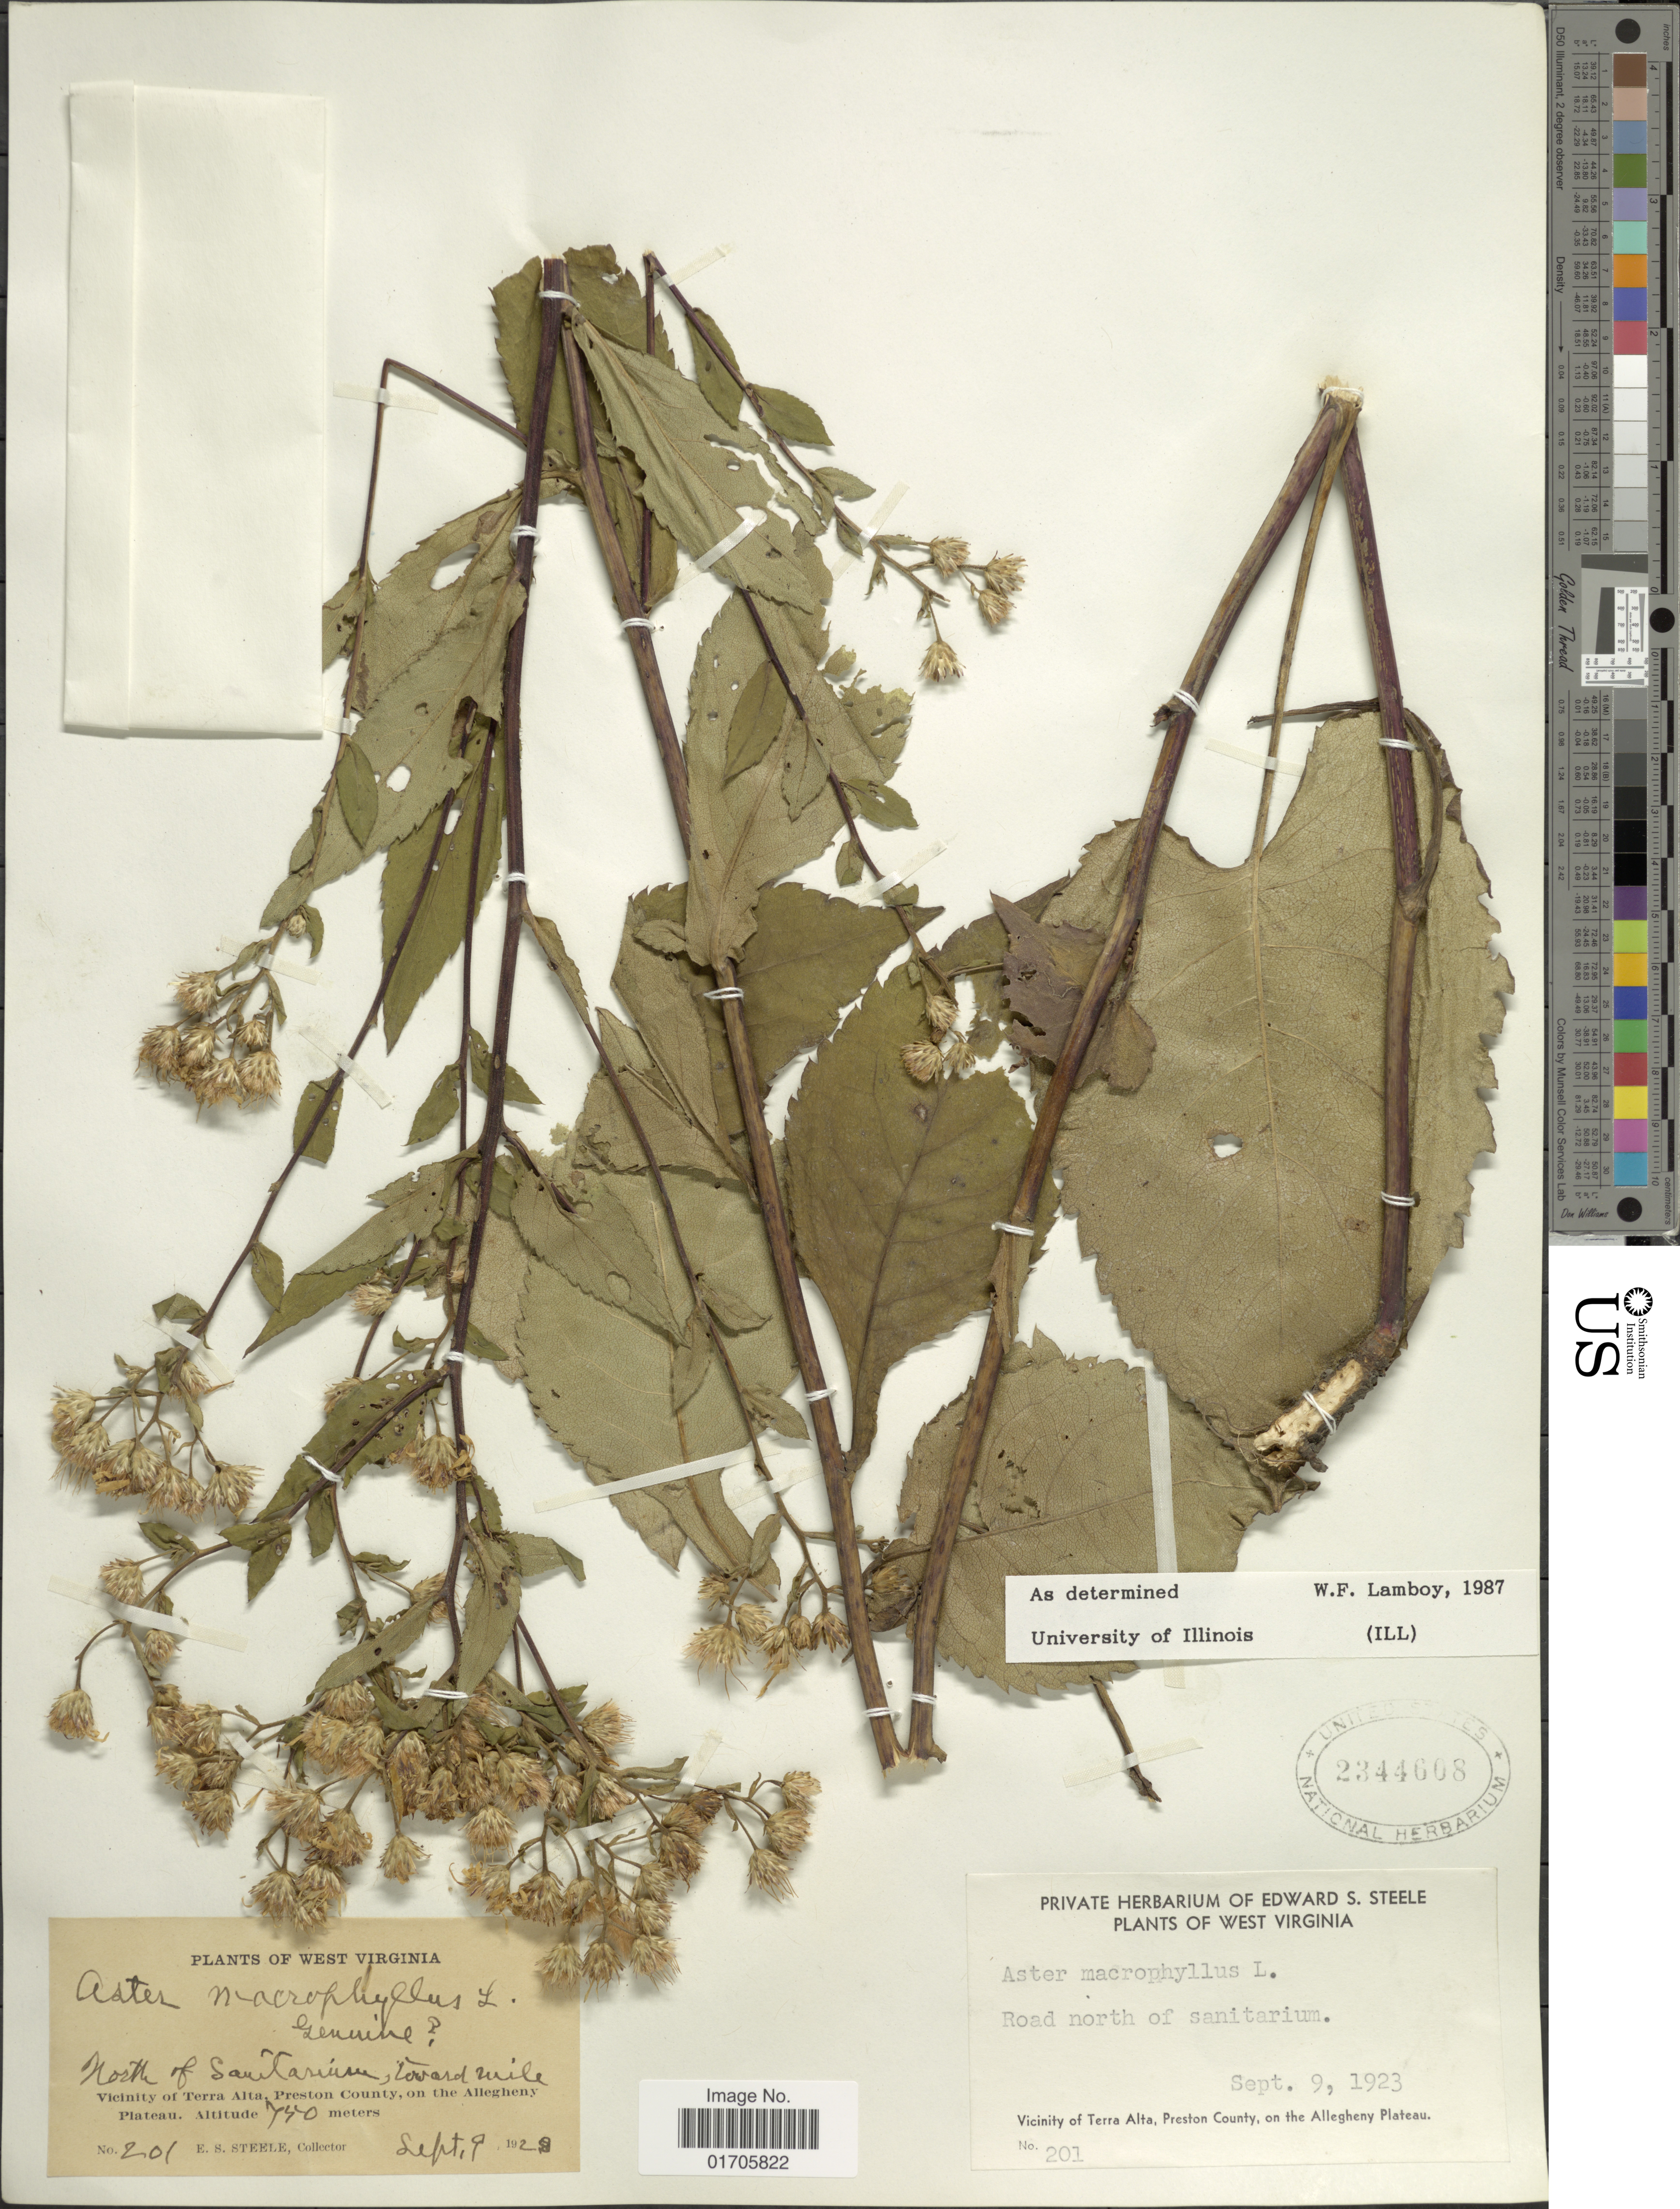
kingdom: Plantae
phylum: Tracheophyta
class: Magnoliopsida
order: Asterales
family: Asteraceae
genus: Eurybia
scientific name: Eurybia macrophylla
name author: (L.) Cass.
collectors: E. Steele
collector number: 201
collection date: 1923-09-09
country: United States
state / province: West Virginia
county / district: Preston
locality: Road north of sanitarium. Vicinity of Terra Alta, Preston County, on the Allegheny Plateau.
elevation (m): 750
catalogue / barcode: US 2344608